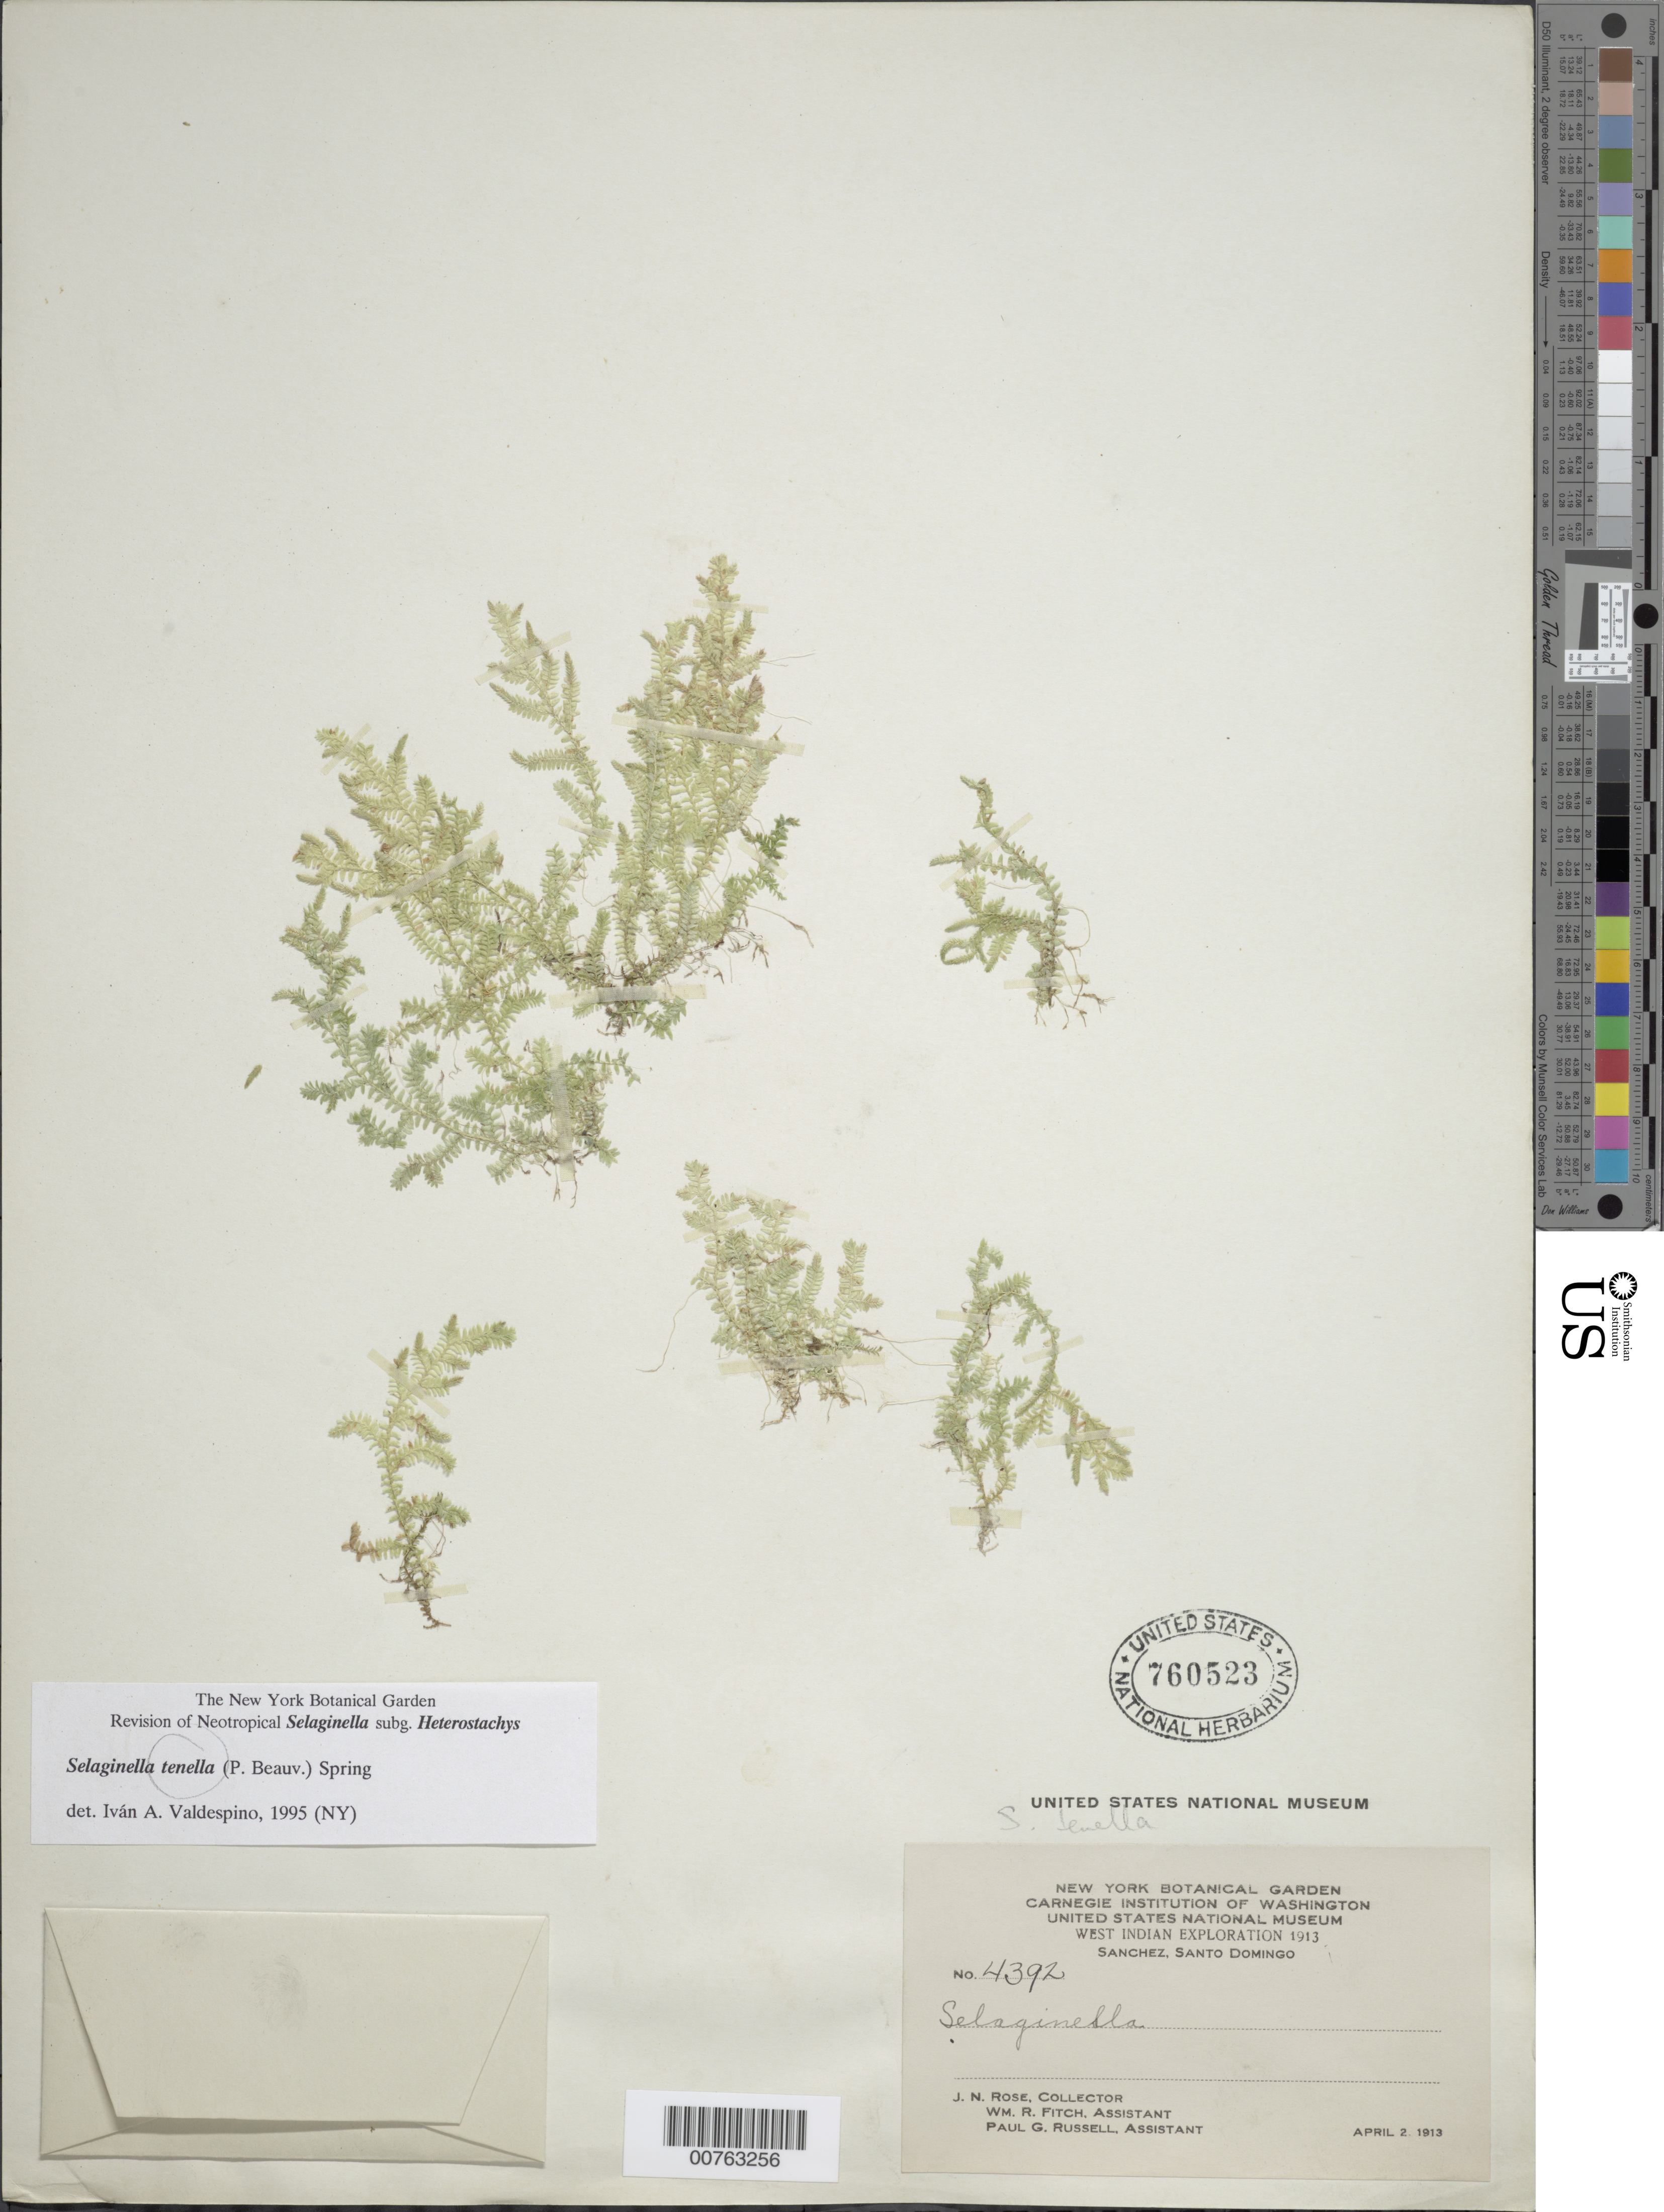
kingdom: Plantae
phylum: Tracheophyta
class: Lycopodiopsida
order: Selaginellales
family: Selaginellaceae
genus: Selaginella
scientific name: Selaginella tenella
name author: (P. Beauv.) Spring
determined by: Valdespino, I. A., (PMA), Universidad de Panama (PANAMA)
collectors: J. N. Rose, W. Firch & P. G. Russell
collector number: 4392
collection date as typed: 02 Apr 1913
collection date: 1913-04-02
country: Dominican Republic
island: Hispaniola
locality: Sanchez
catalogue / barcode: US 760523